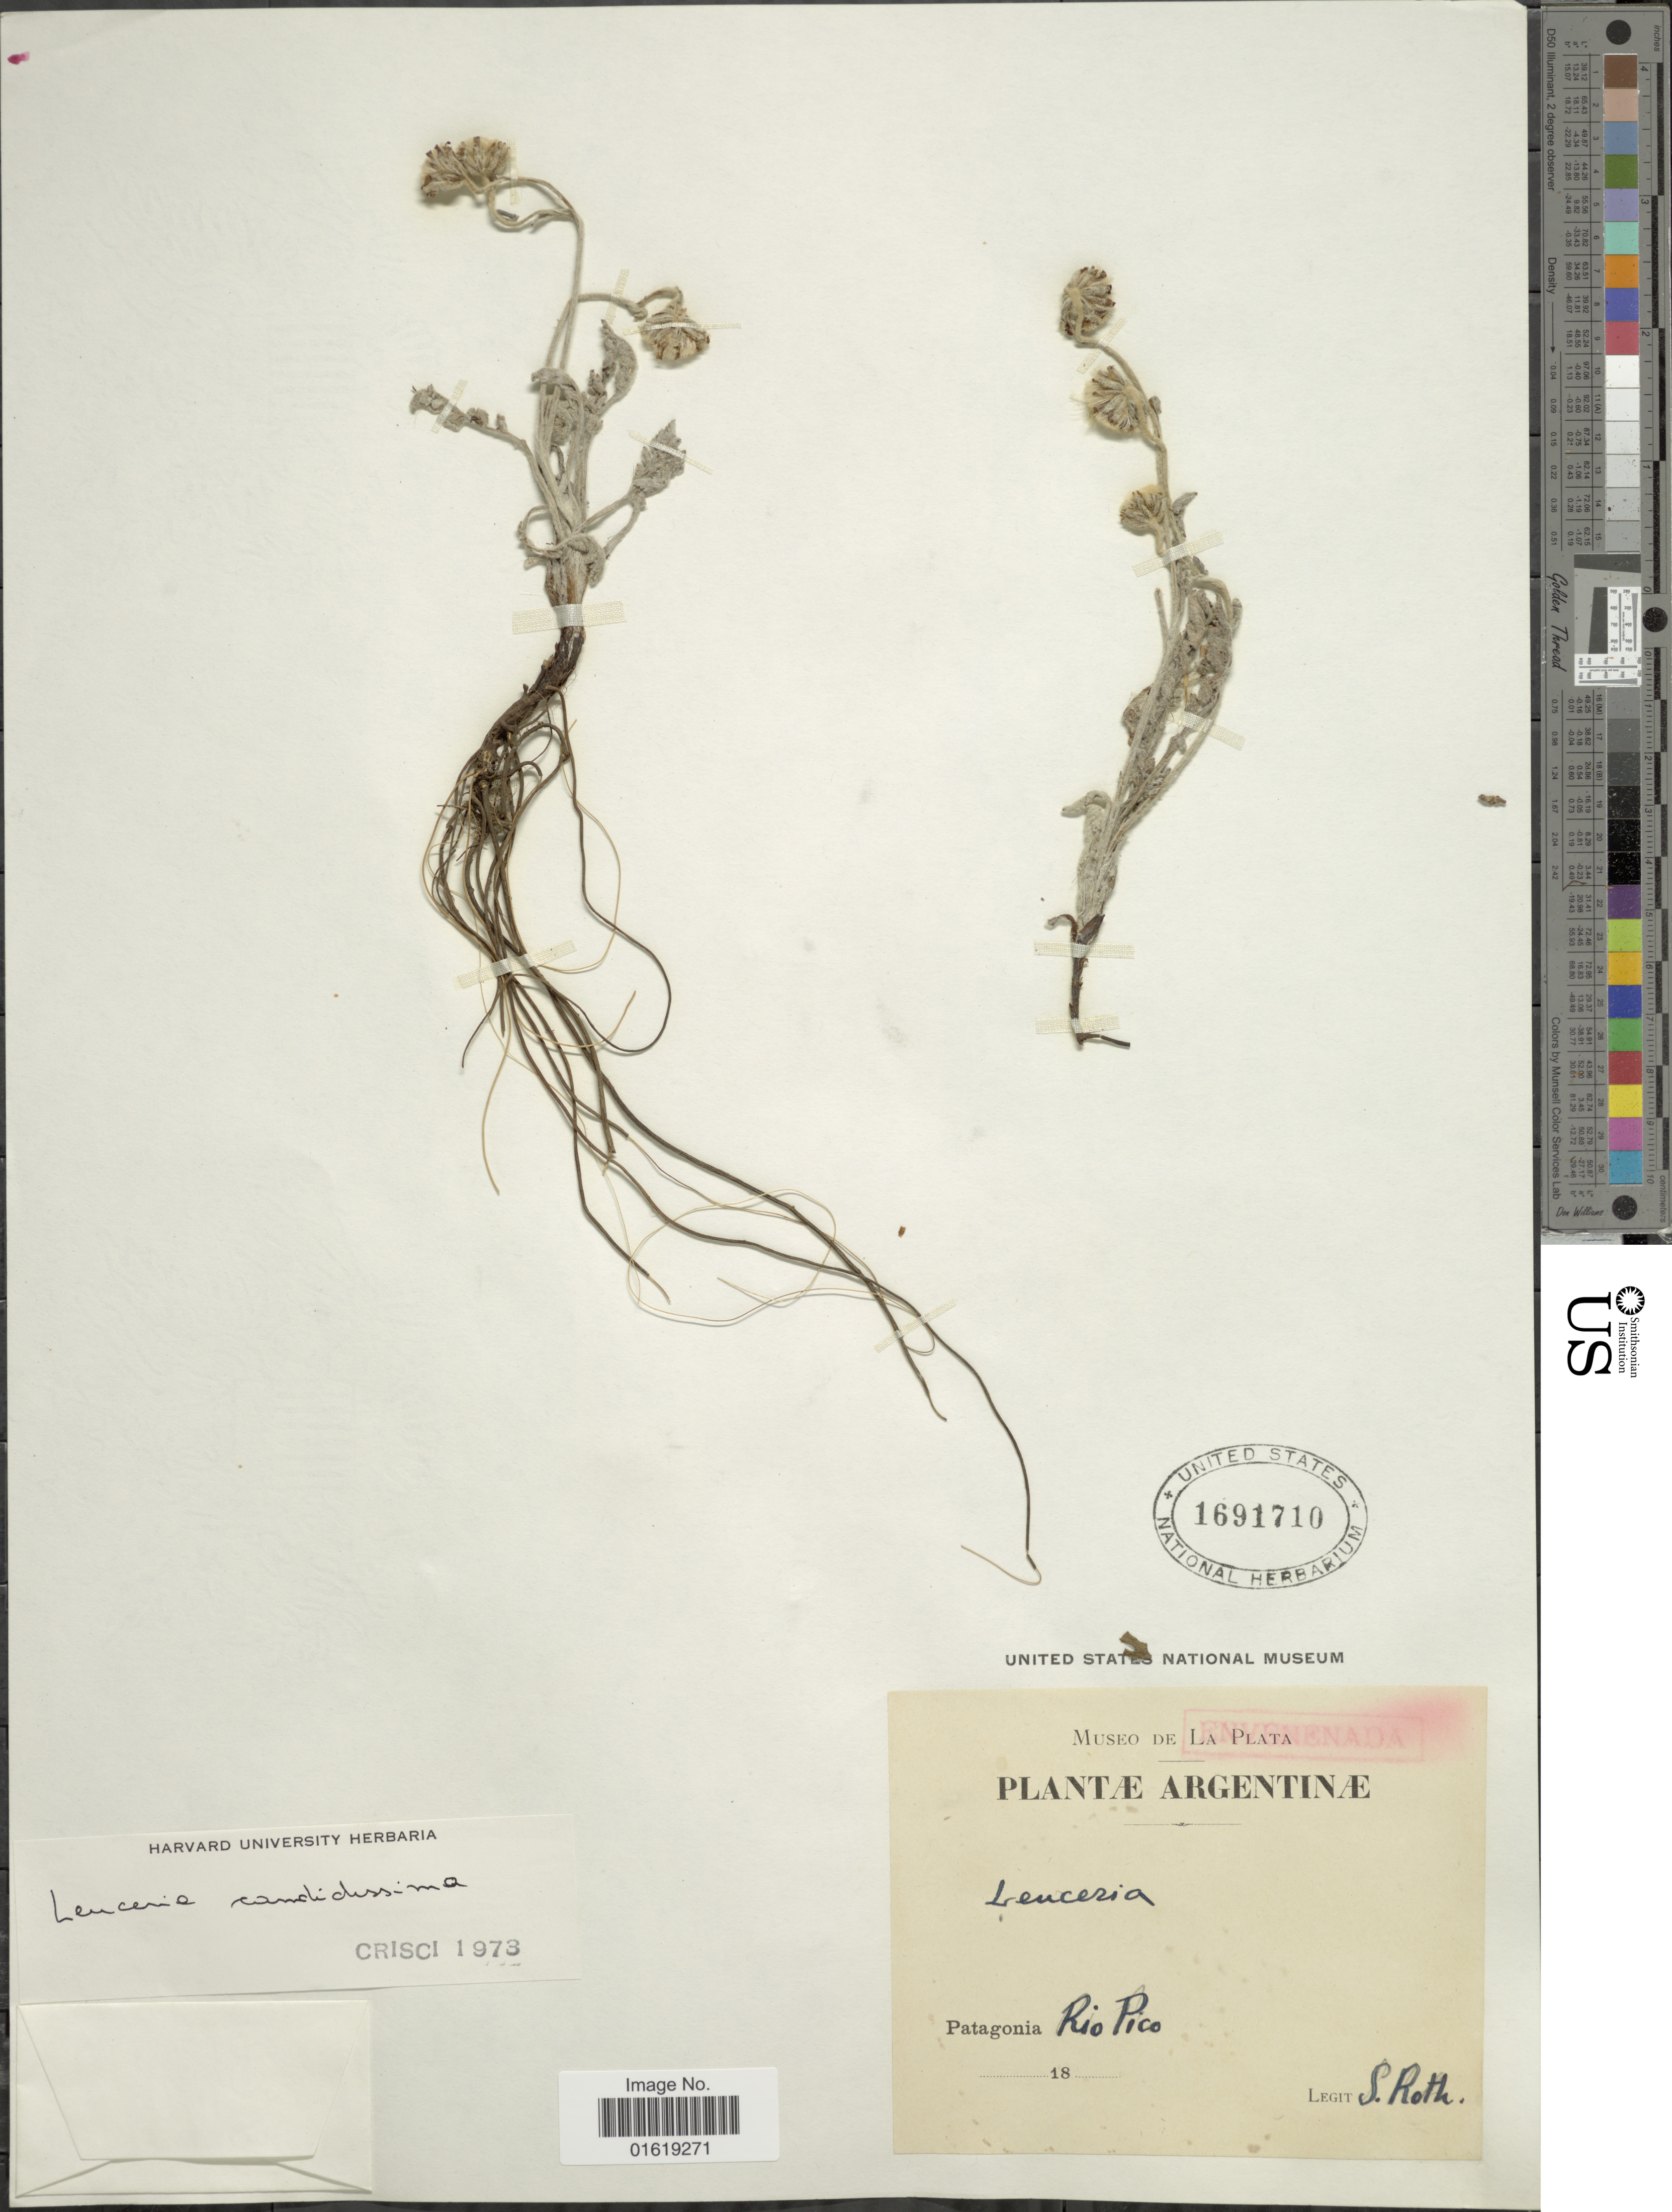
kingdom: Plantae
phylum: Tracheophyta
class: Magnoliopsida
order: Asterales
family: Asteraceae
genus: Leucheria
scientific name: Leucheria candidissima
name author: Gillies & D. Don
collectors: S. Roth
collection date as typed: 18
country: Argentina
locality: Patagonia. Rio Pico.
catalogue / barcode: US 1691710